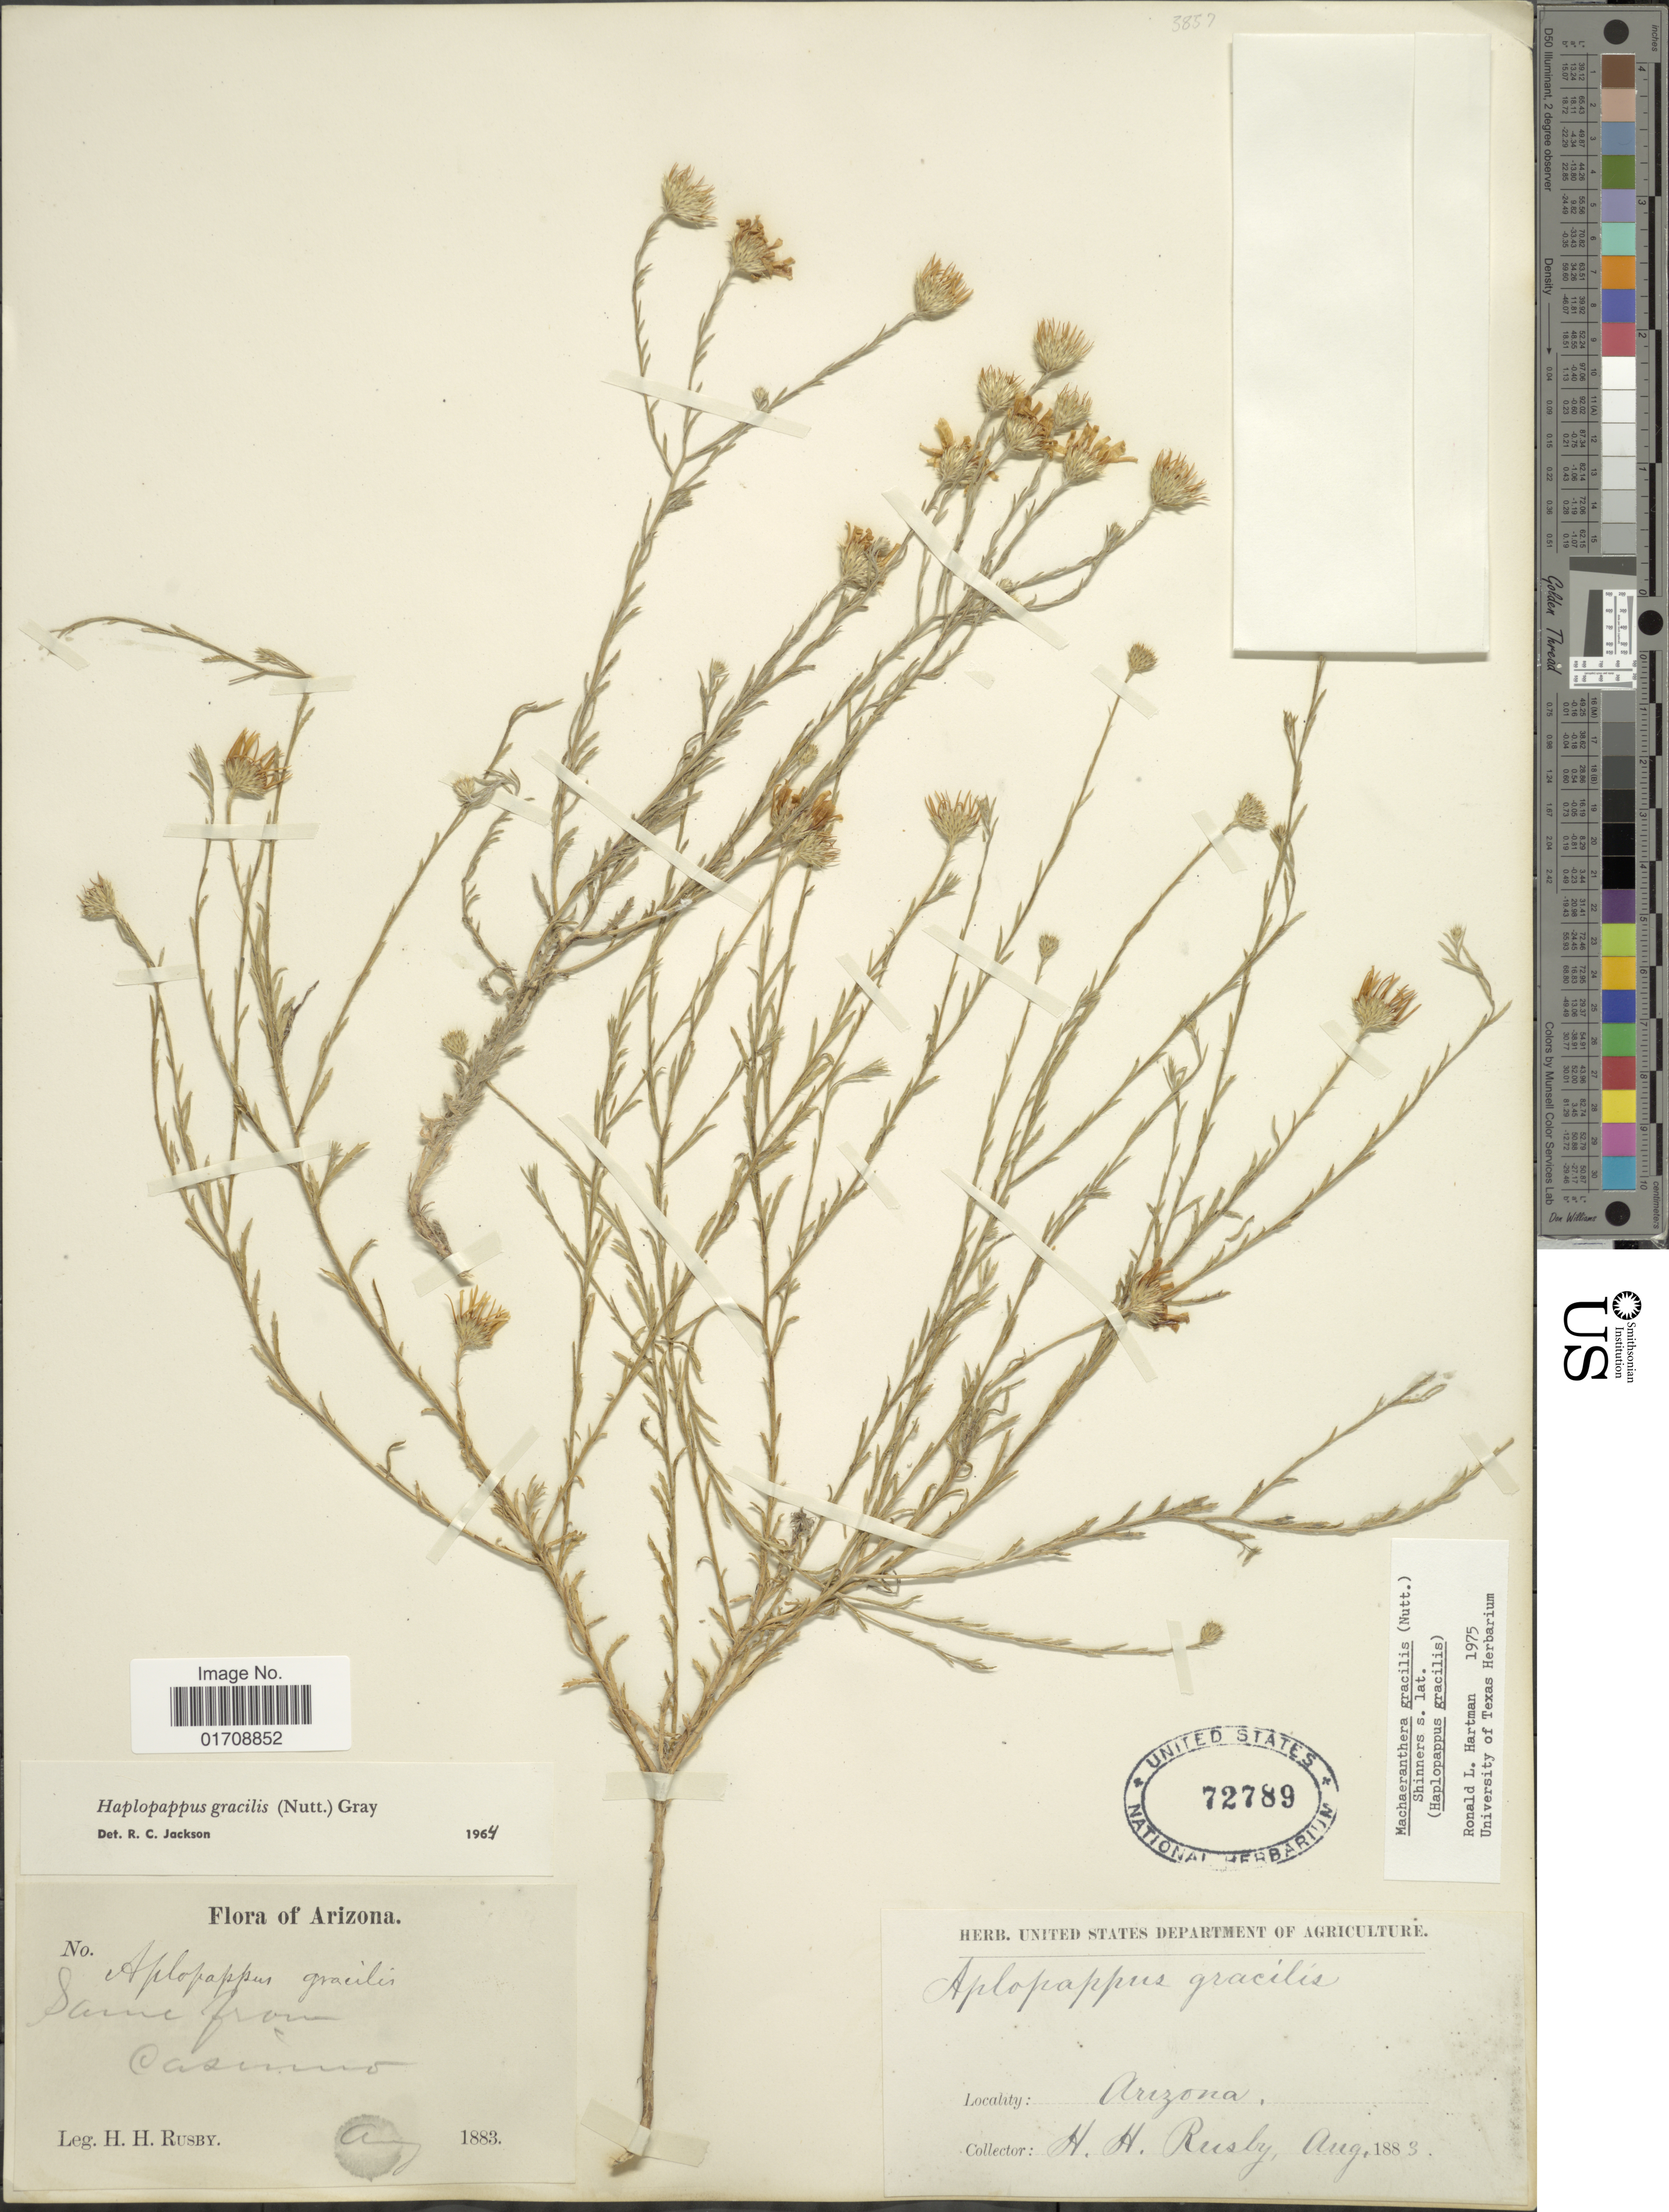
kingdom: Plantae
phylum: Tracheophyta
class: Magnoliopsida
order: Asterales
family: Asteraceae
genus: Machaeranthera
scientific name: Machaeranthera gracilis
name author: (Nutt.) Shinners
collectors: H. H. Rusby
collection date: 1883-08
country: United States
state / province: Arizona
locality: Saine from Casinno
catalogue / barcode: US 72789